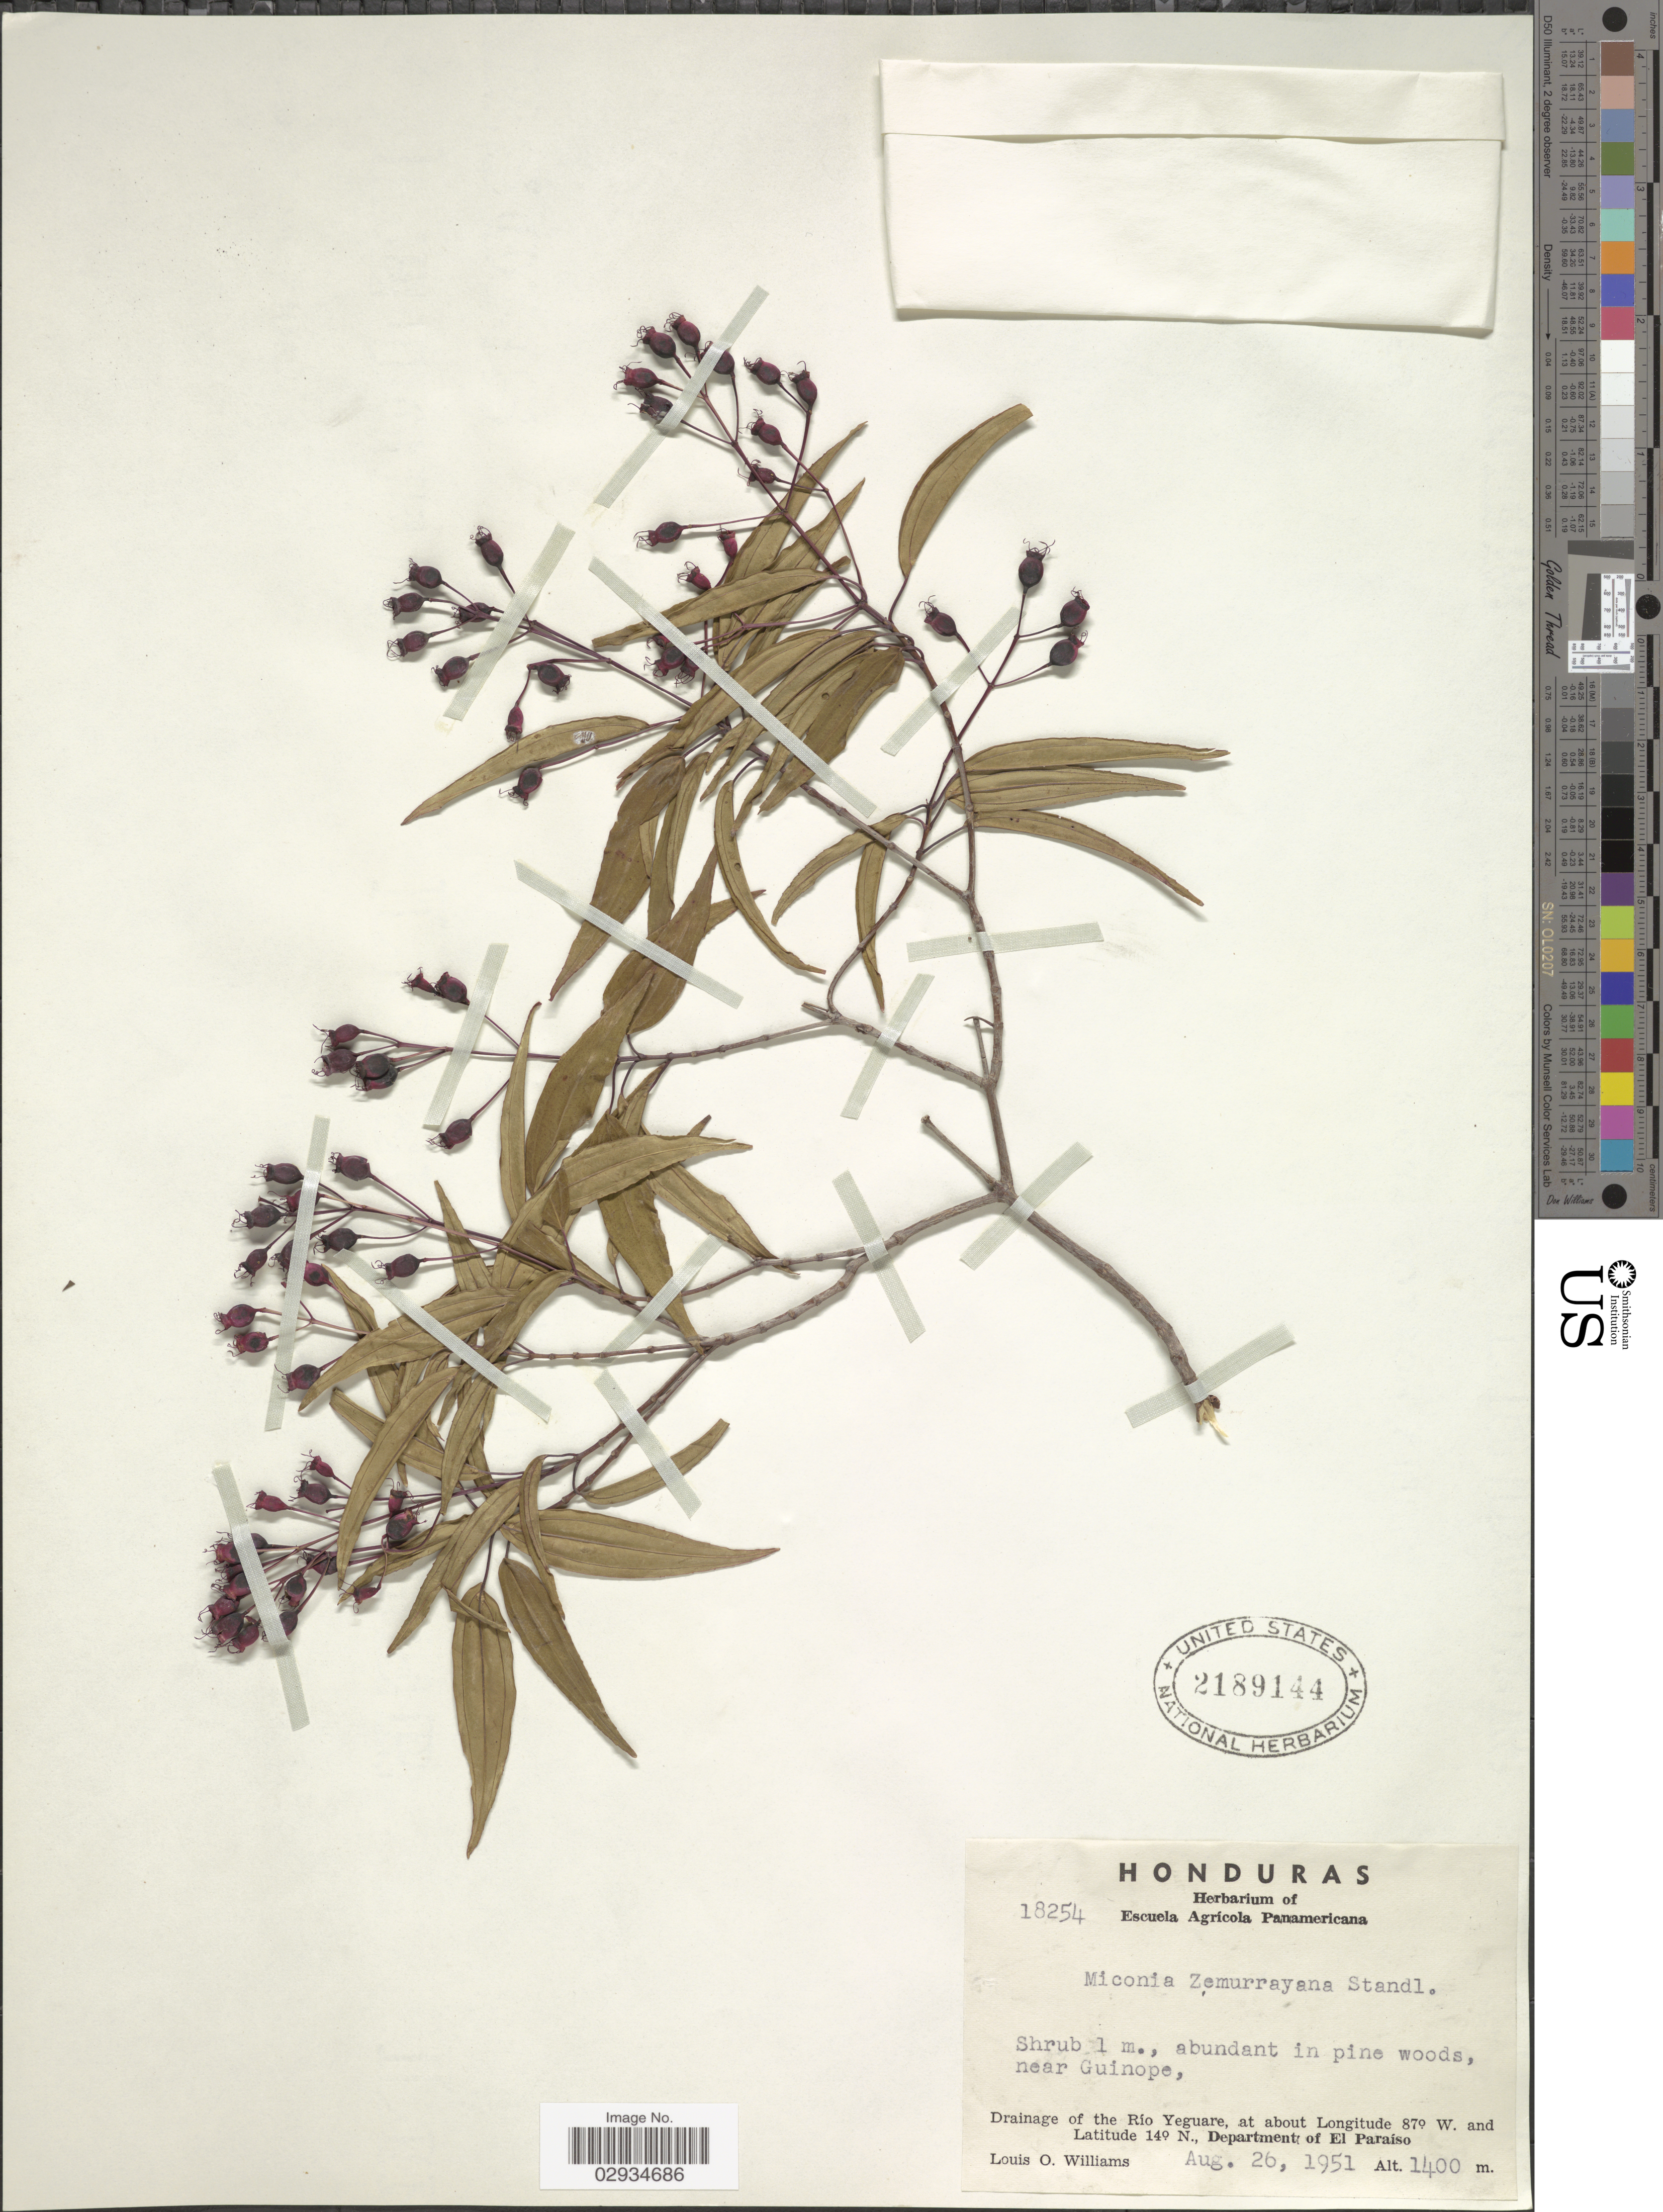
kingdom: Plantae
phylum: Tracheophyta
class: Magnoliopsida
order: Myrtales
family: Melastomataceae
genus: Miconia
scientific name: Miconia zemurrayana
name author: Standl. & L.O. Williams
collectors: L. O. Williams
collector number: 18254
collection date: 1951-08-26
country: Honduras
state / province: El Paraíso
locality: Abundant in pine woods, near Guinope. Drainage of the Rio Yeguare, Department of El Paraíso.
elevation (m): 1400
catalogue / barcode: US 2189144